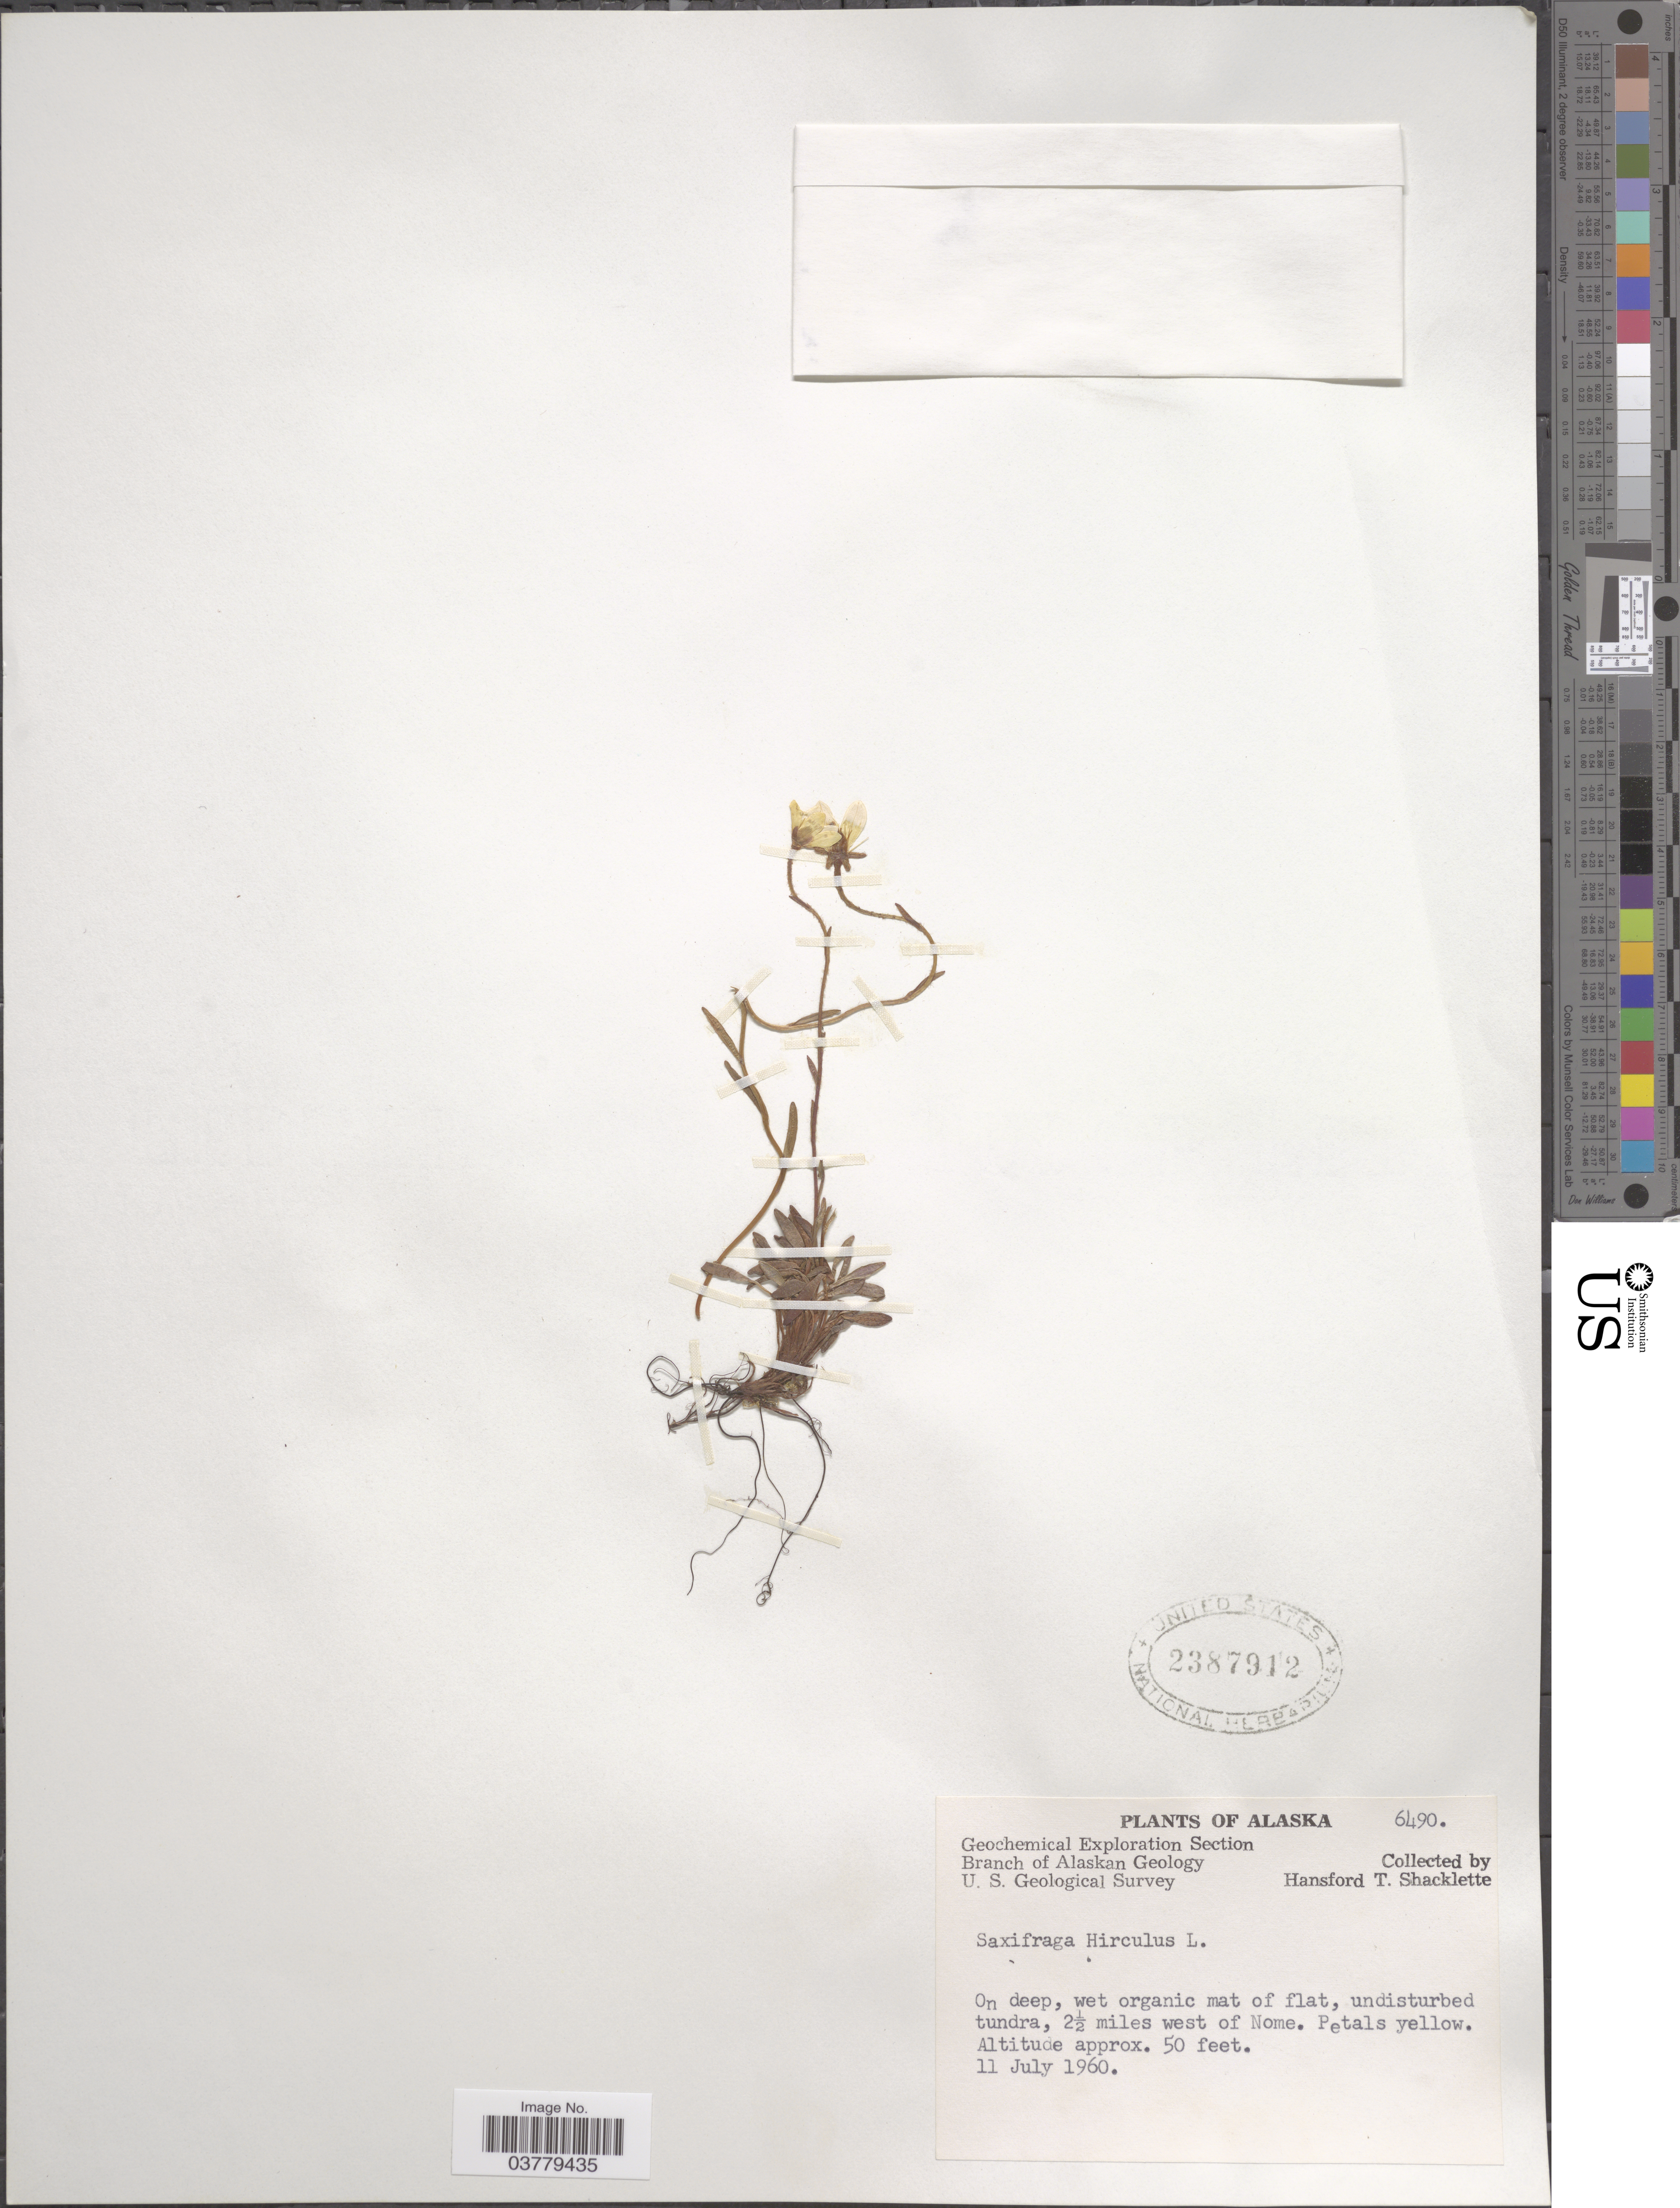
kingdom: Plantae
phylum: Tracheophyta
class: Magnoliopsida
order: Saxifragales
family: Saxifragaceae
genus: Saxifraga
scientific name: Saxifraga hirculus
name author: L.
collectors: H. Shacklette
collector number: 6490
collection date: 1960-07-11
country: United States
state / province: Alaska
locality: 2½ miles west of Nome.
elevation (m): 15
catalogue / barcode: US 2387912